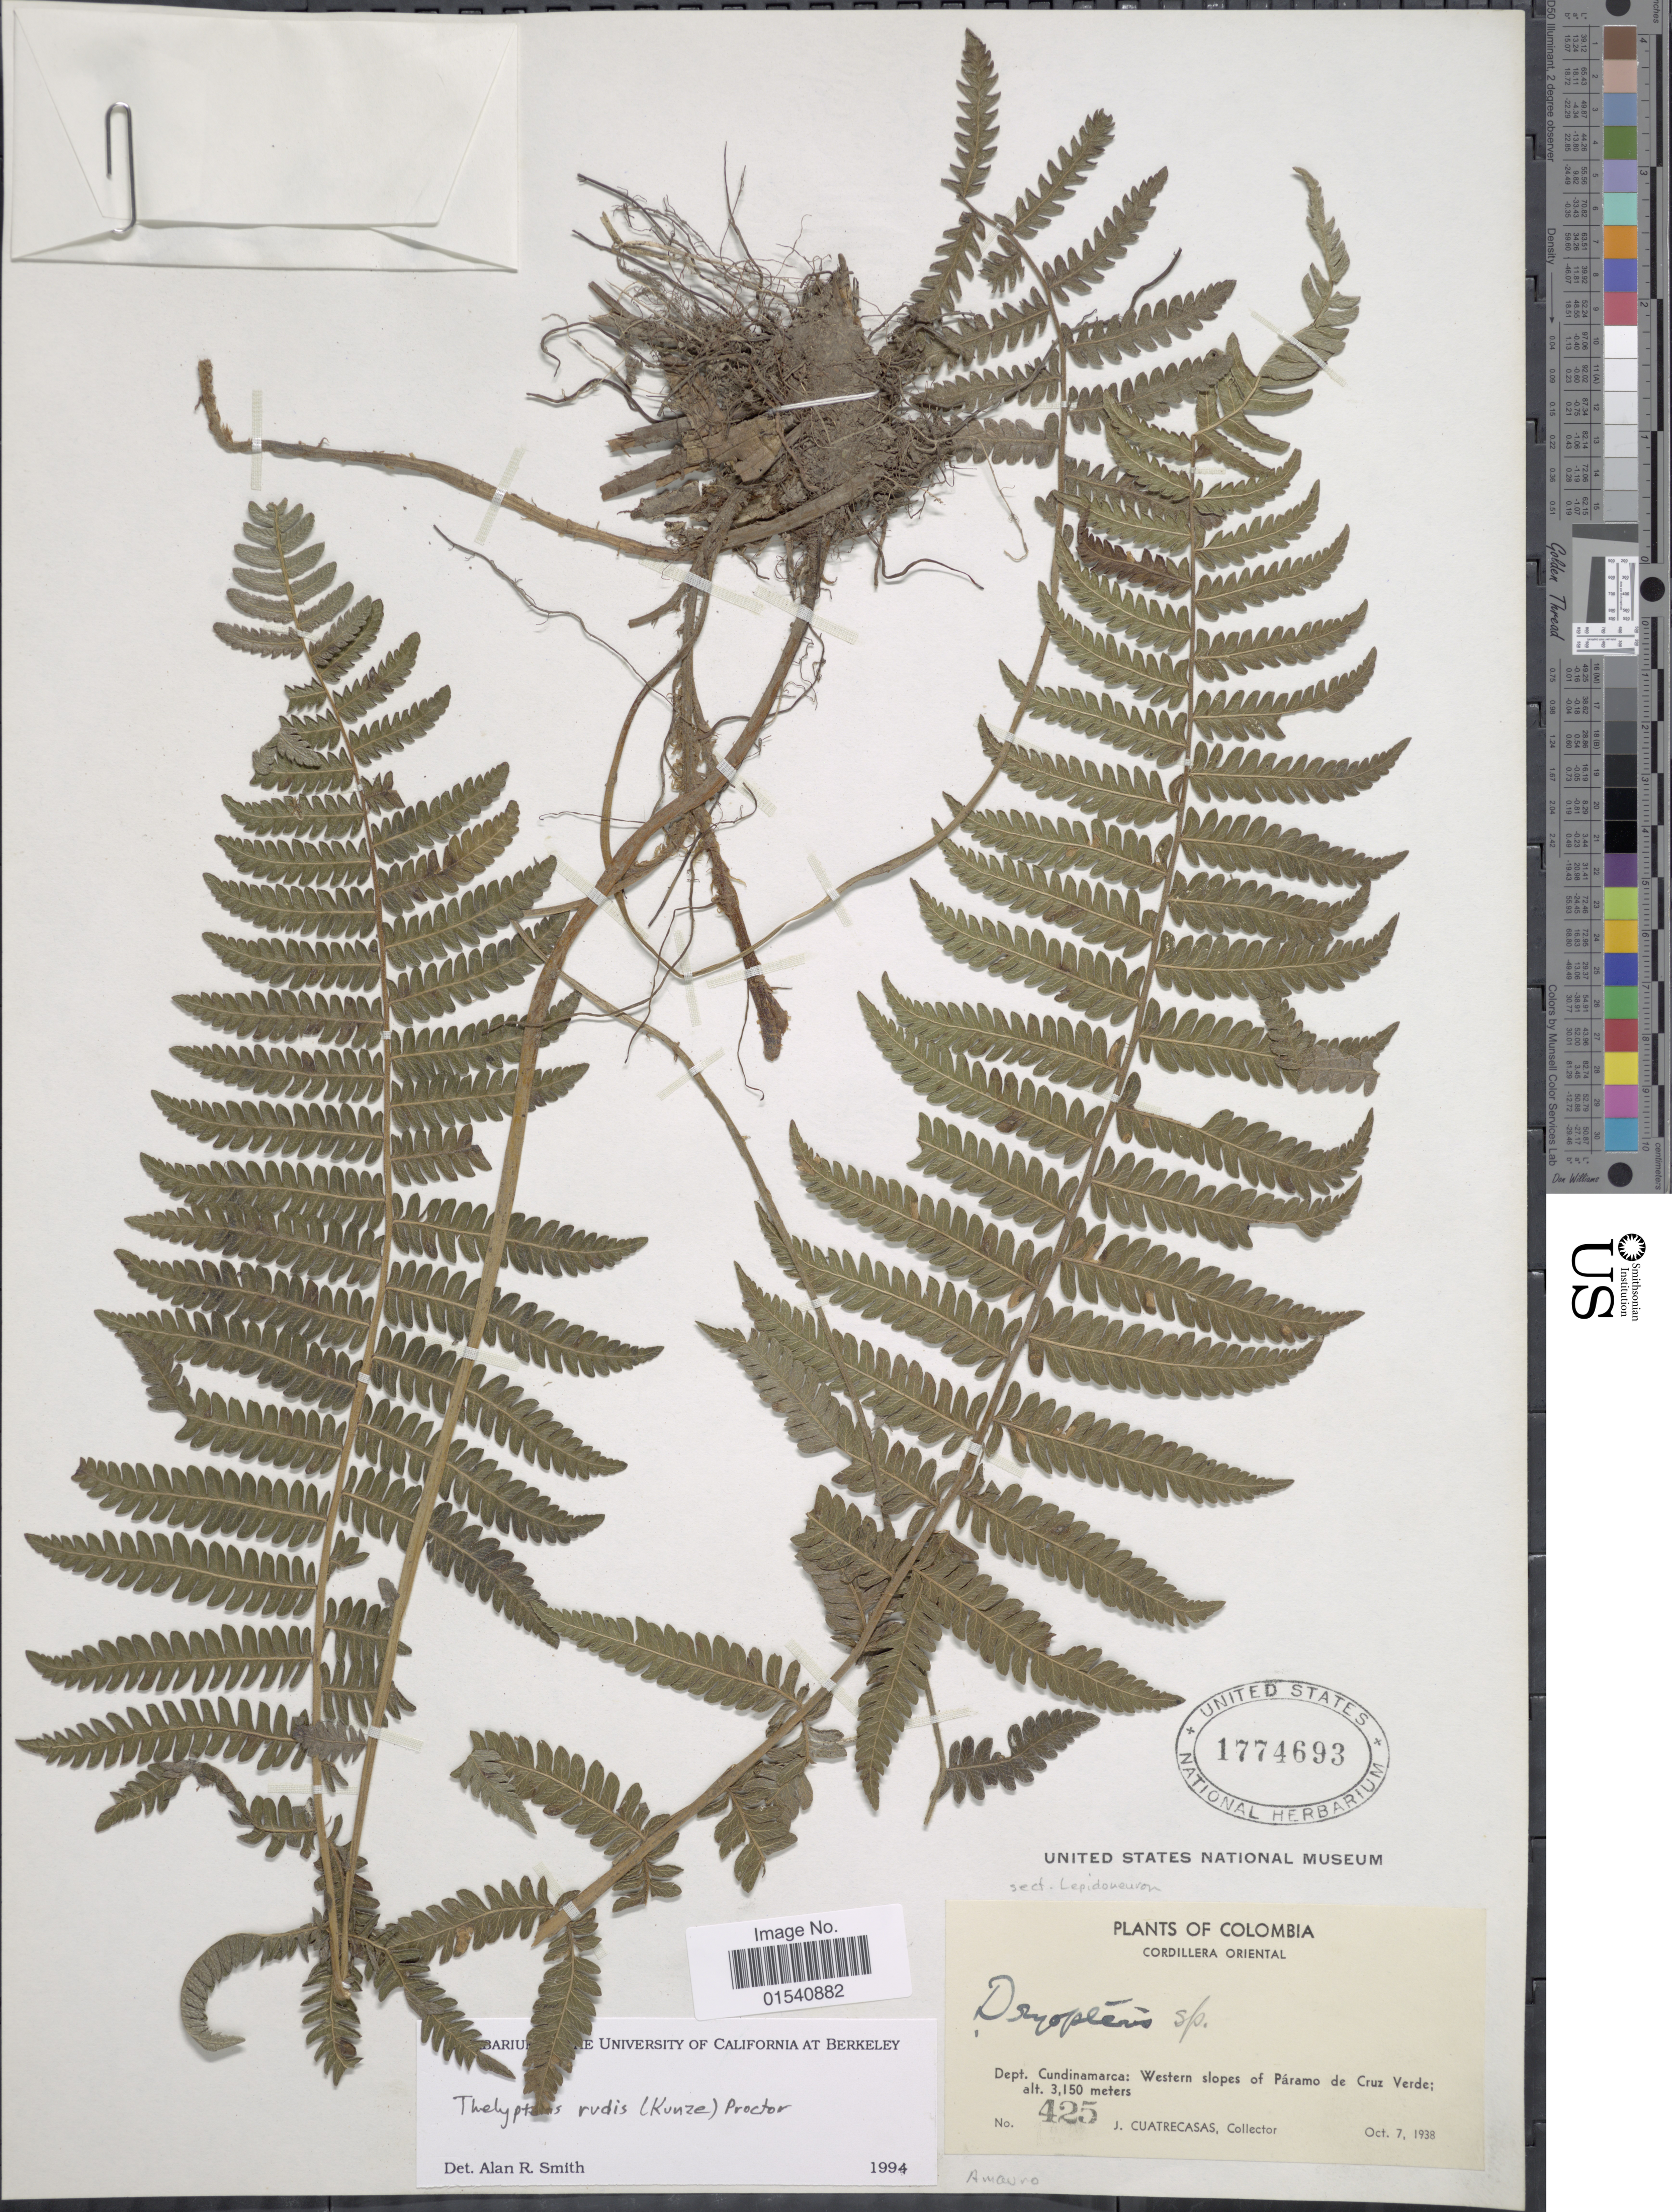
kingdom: Plantae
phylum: Tracheophyta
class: Polypodiopsida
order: Polypodiales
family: Thelypteridaceae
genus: Amauropelta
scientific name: Amauropelta rudis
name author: (Kunze) Pic. Serm.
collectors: J. Cuatrecasas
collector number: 425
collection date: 1938-10-07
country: Colombia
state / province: Cundinamarca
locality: Cordillera Oriental. Dept. Cundinamarca: Western slopes of Páramo de Cruz Verde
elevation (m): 3150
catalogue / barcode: US 1774693